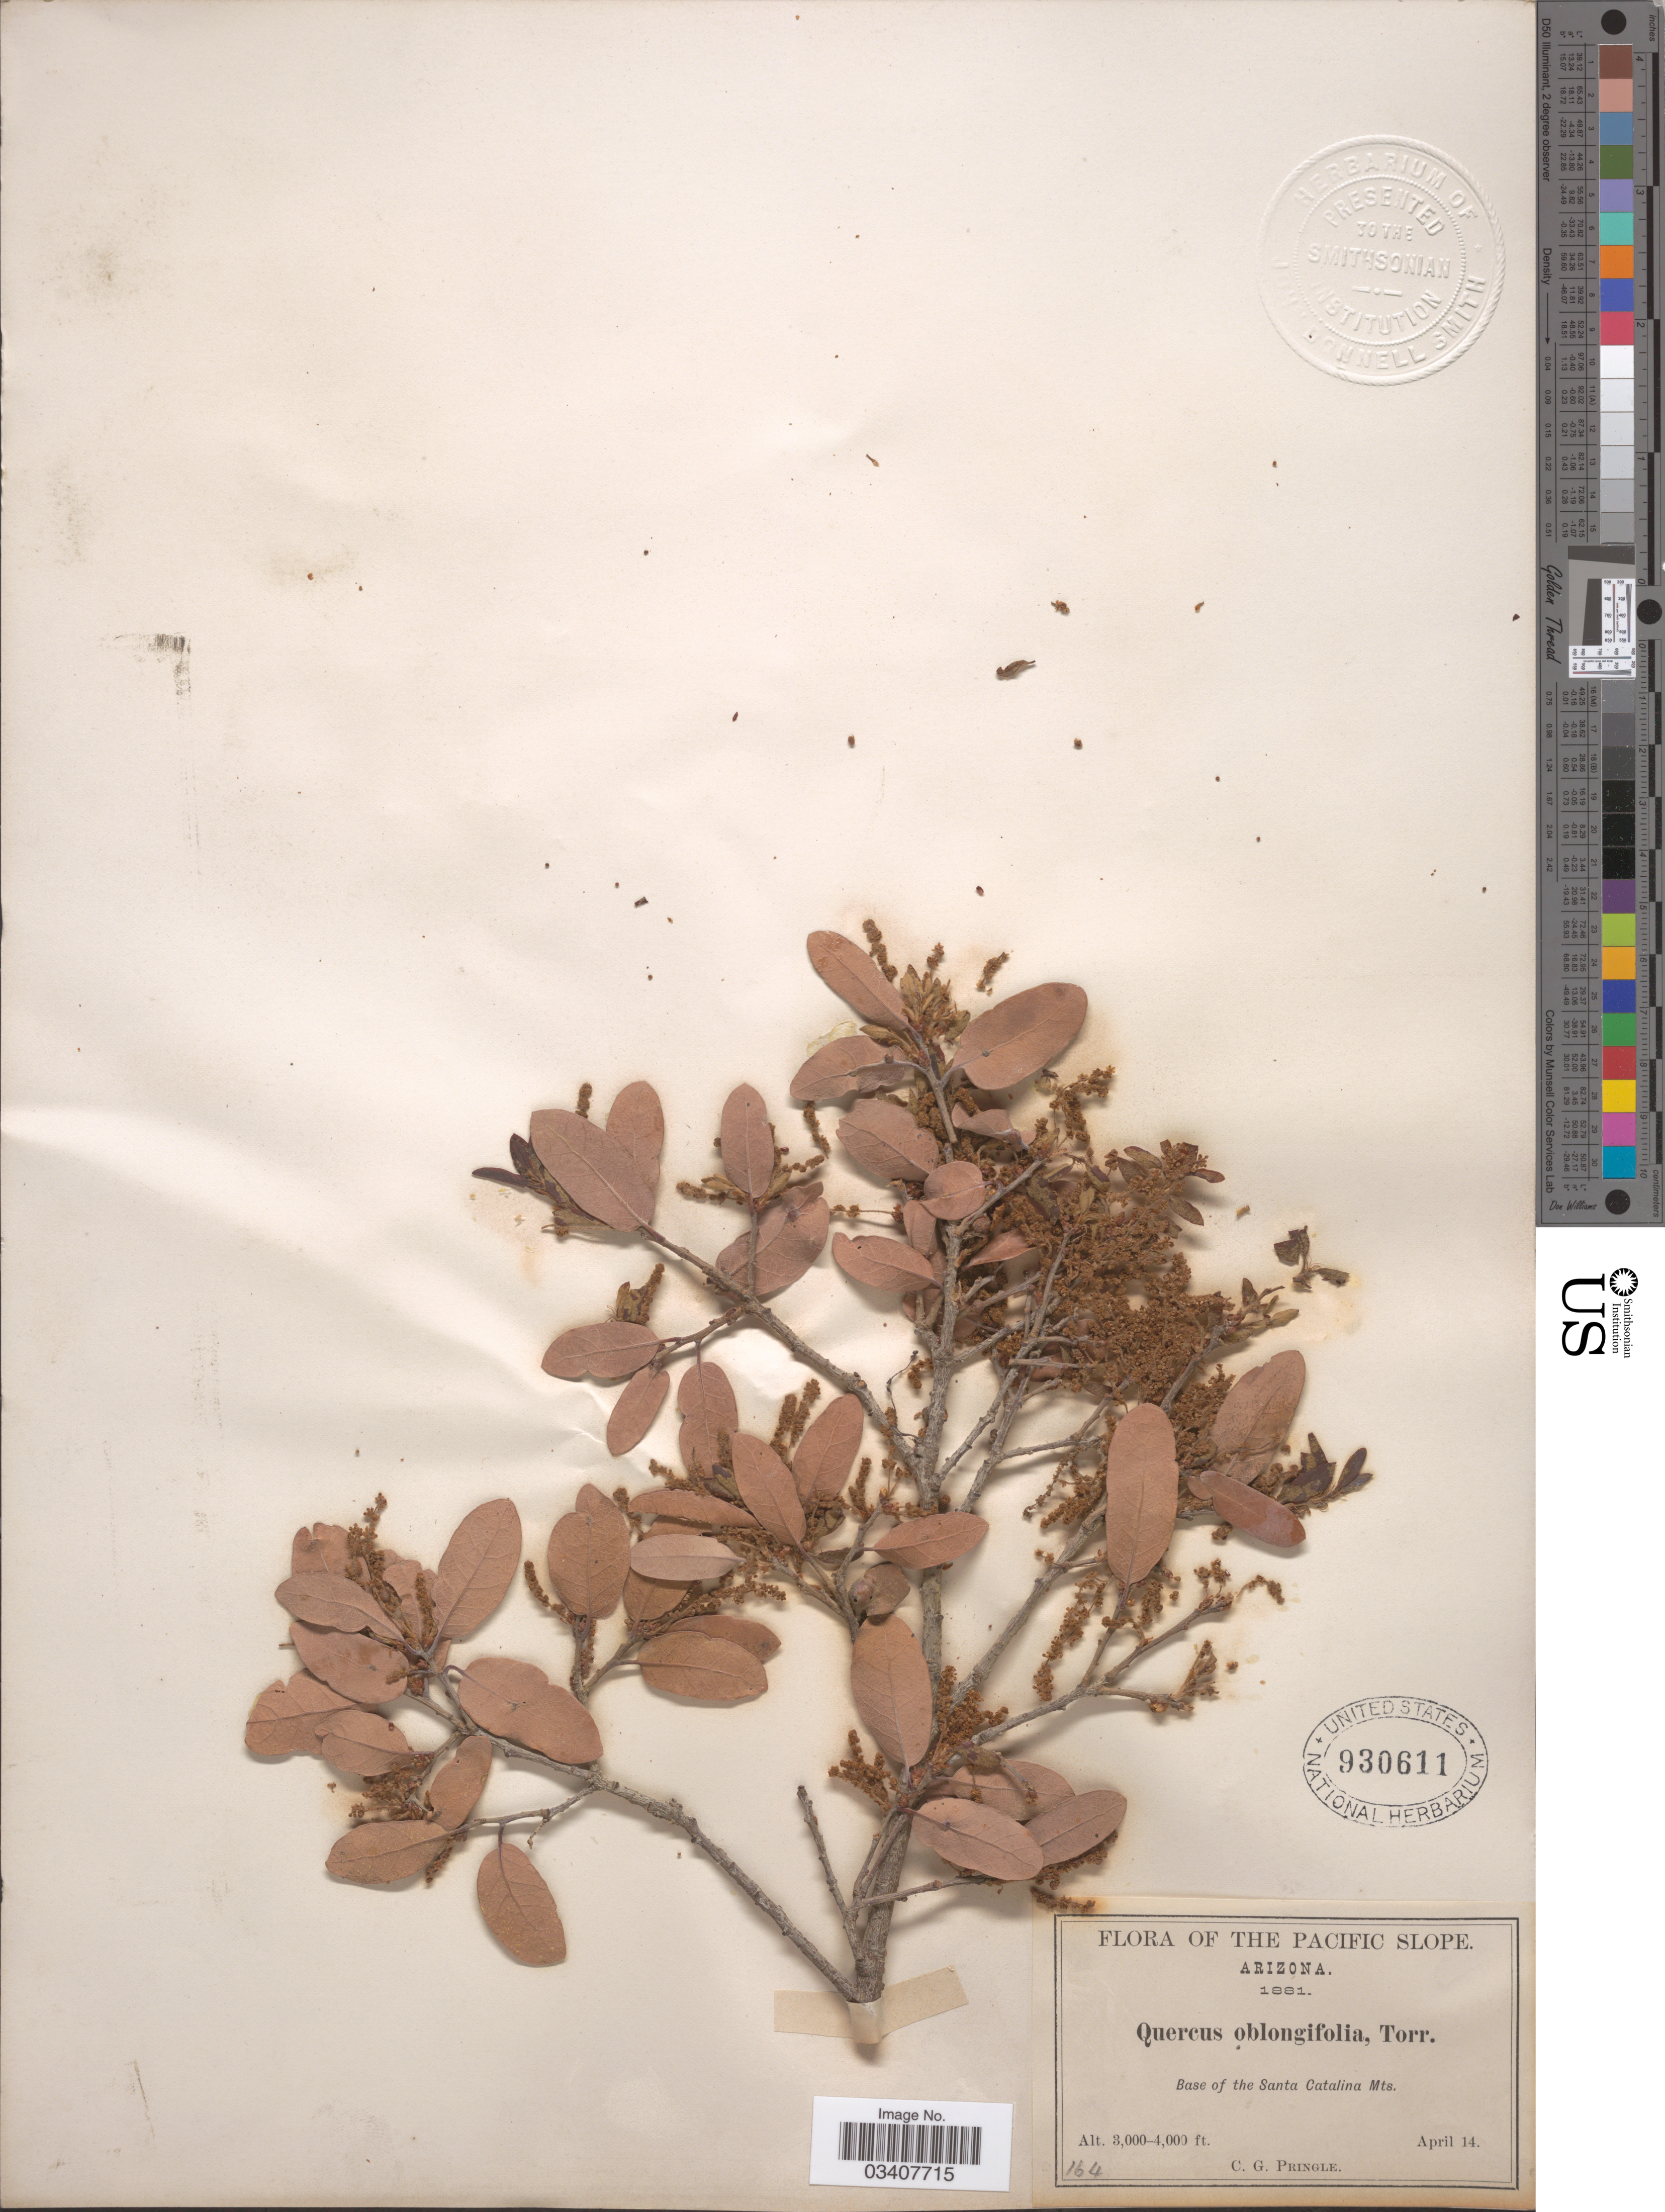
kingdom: Plantae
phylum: Tracheophyta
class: Magnoliopsida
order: Fagales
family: Fagaceae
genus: Quercus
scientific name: Quercus oblongifolia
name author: Torr.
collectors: C. G. Pringle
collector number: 164?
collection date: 1881-04-14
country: United States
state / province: Arizona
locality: The Pacific Slope. Base of Santa Catalina Mts.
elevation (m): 914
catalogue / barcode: US 930611